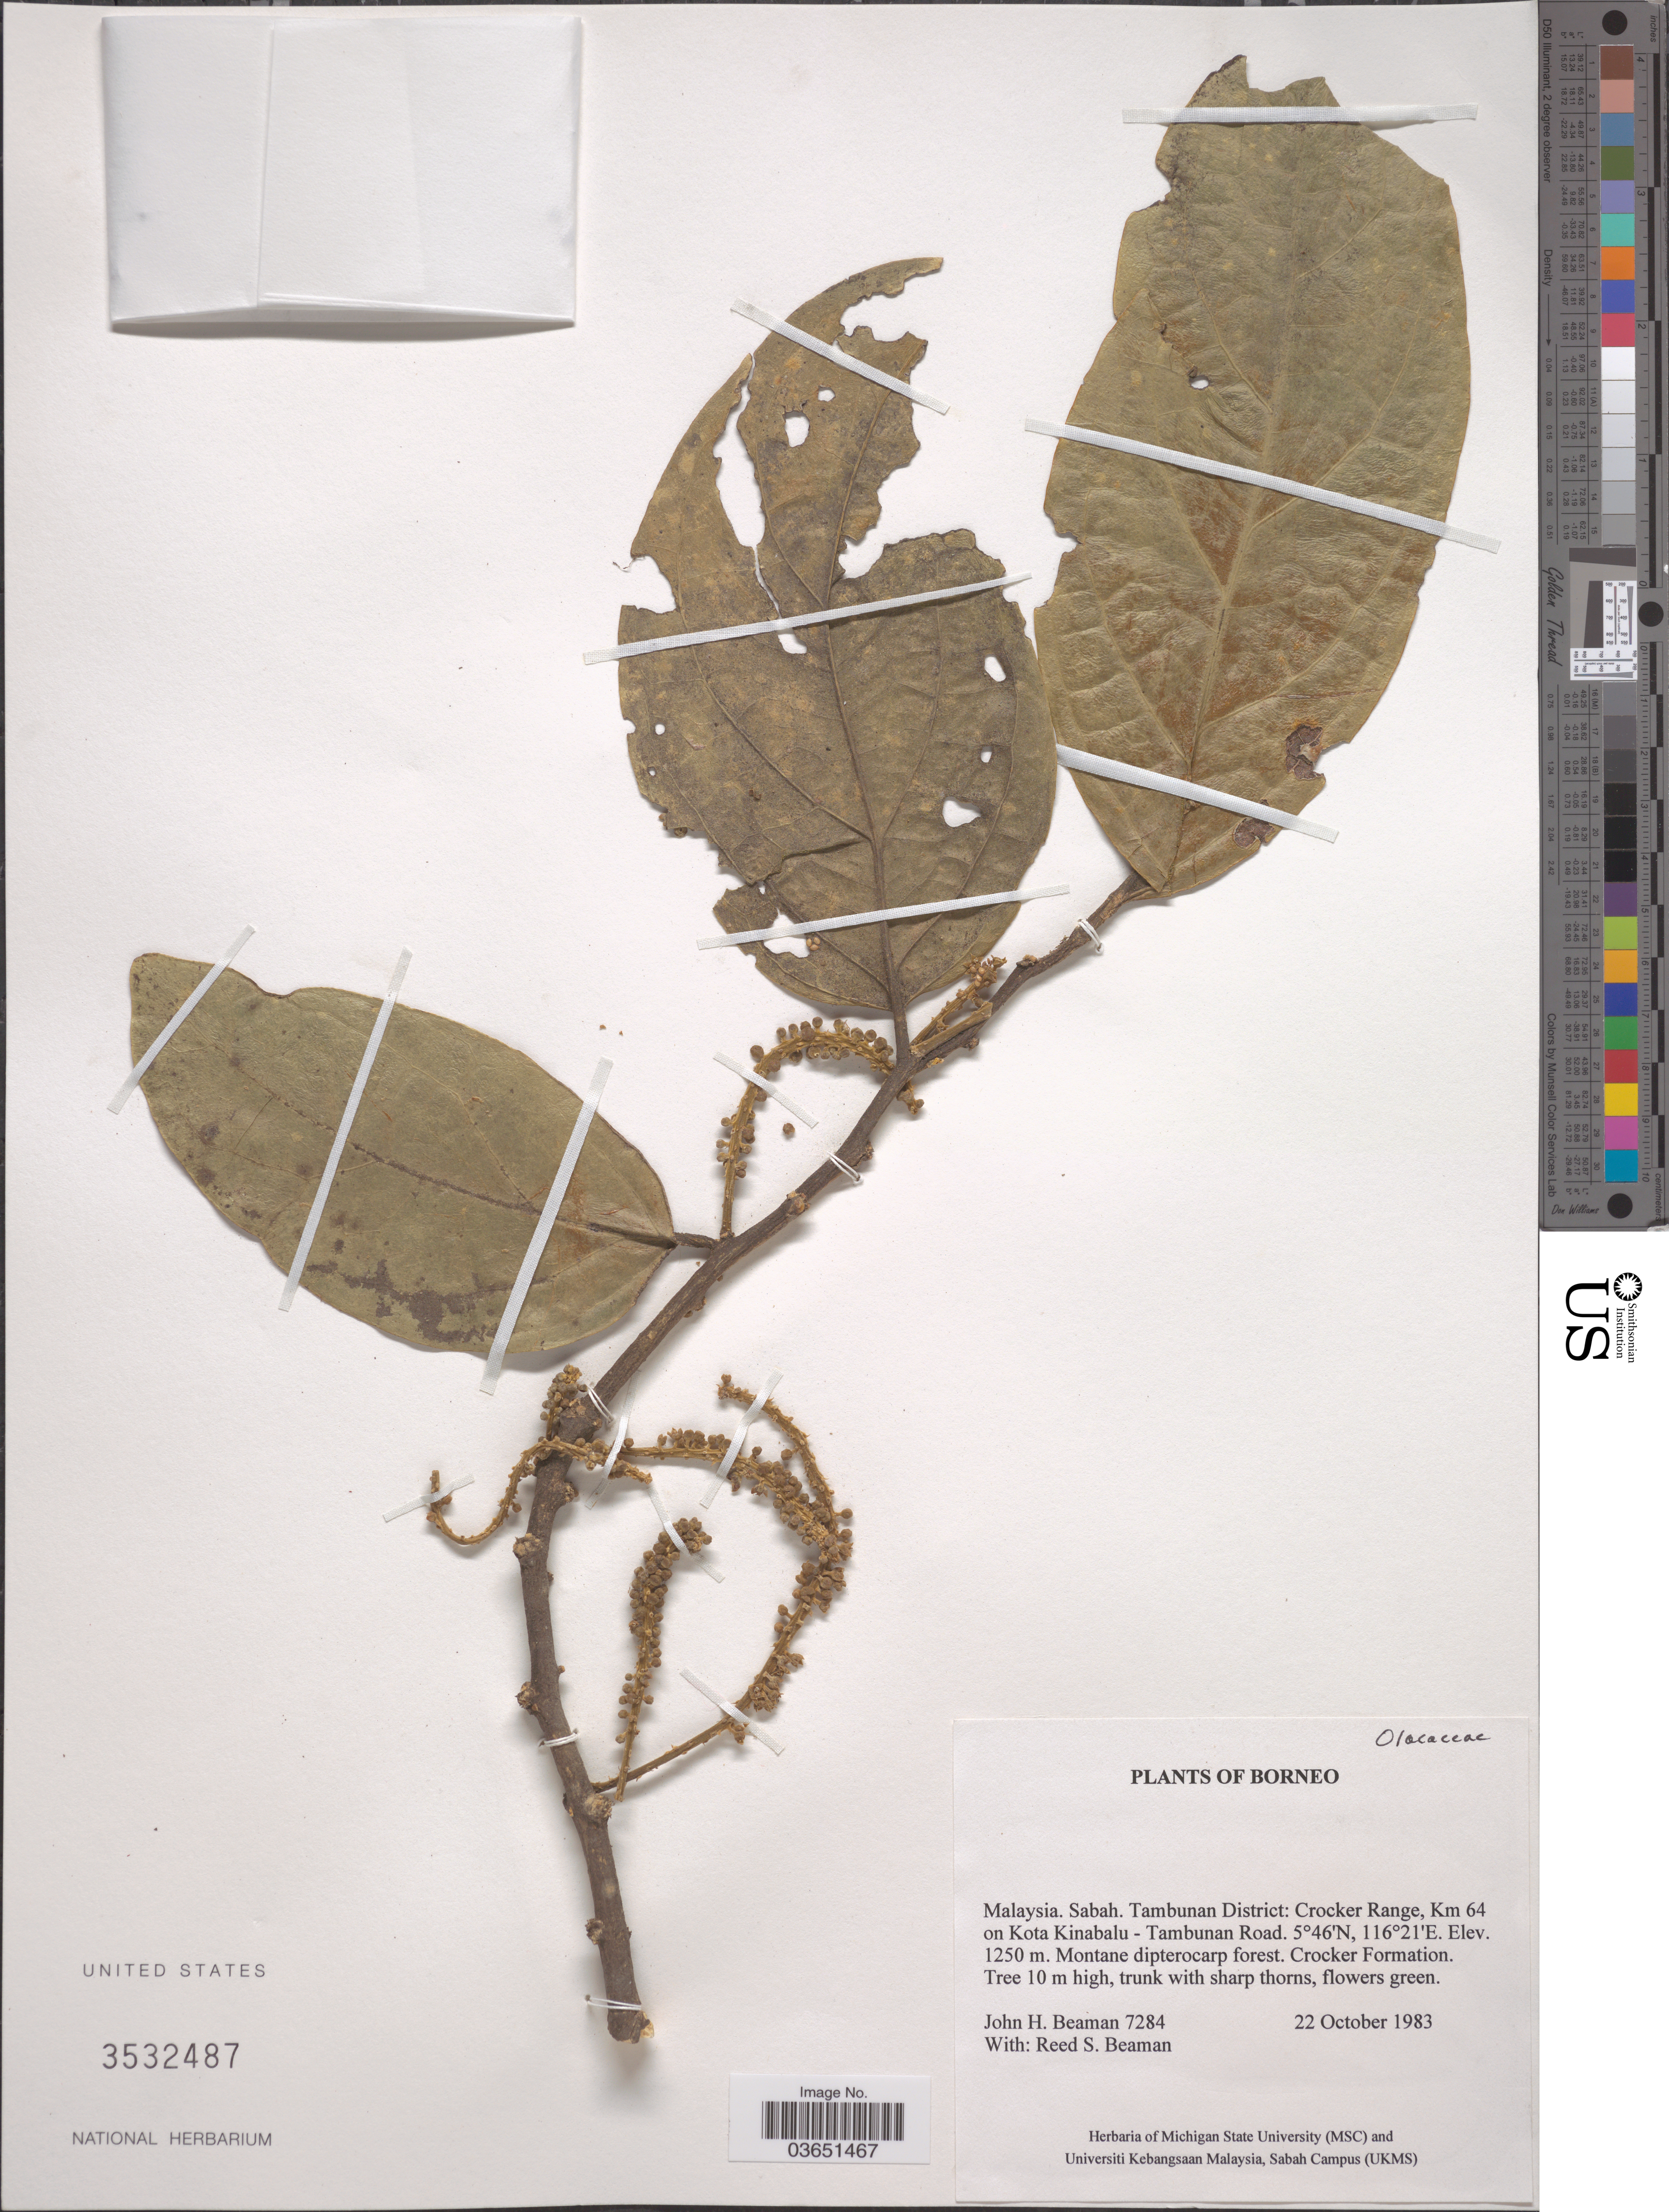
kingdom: Plantae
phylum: Tracheophyta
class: Magnoliopsida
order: Santalales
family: Olacaceae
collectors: J. H. Beaman & R. S. Beaman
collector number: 7284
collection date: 1983-10-22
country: Malaysia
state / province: Sabah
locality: Borneo. Tambuhan District: Crocker Range, Km 64 on Kota Kinabalu - Tambunan Road.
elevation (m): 1250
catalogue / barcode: US 3532487